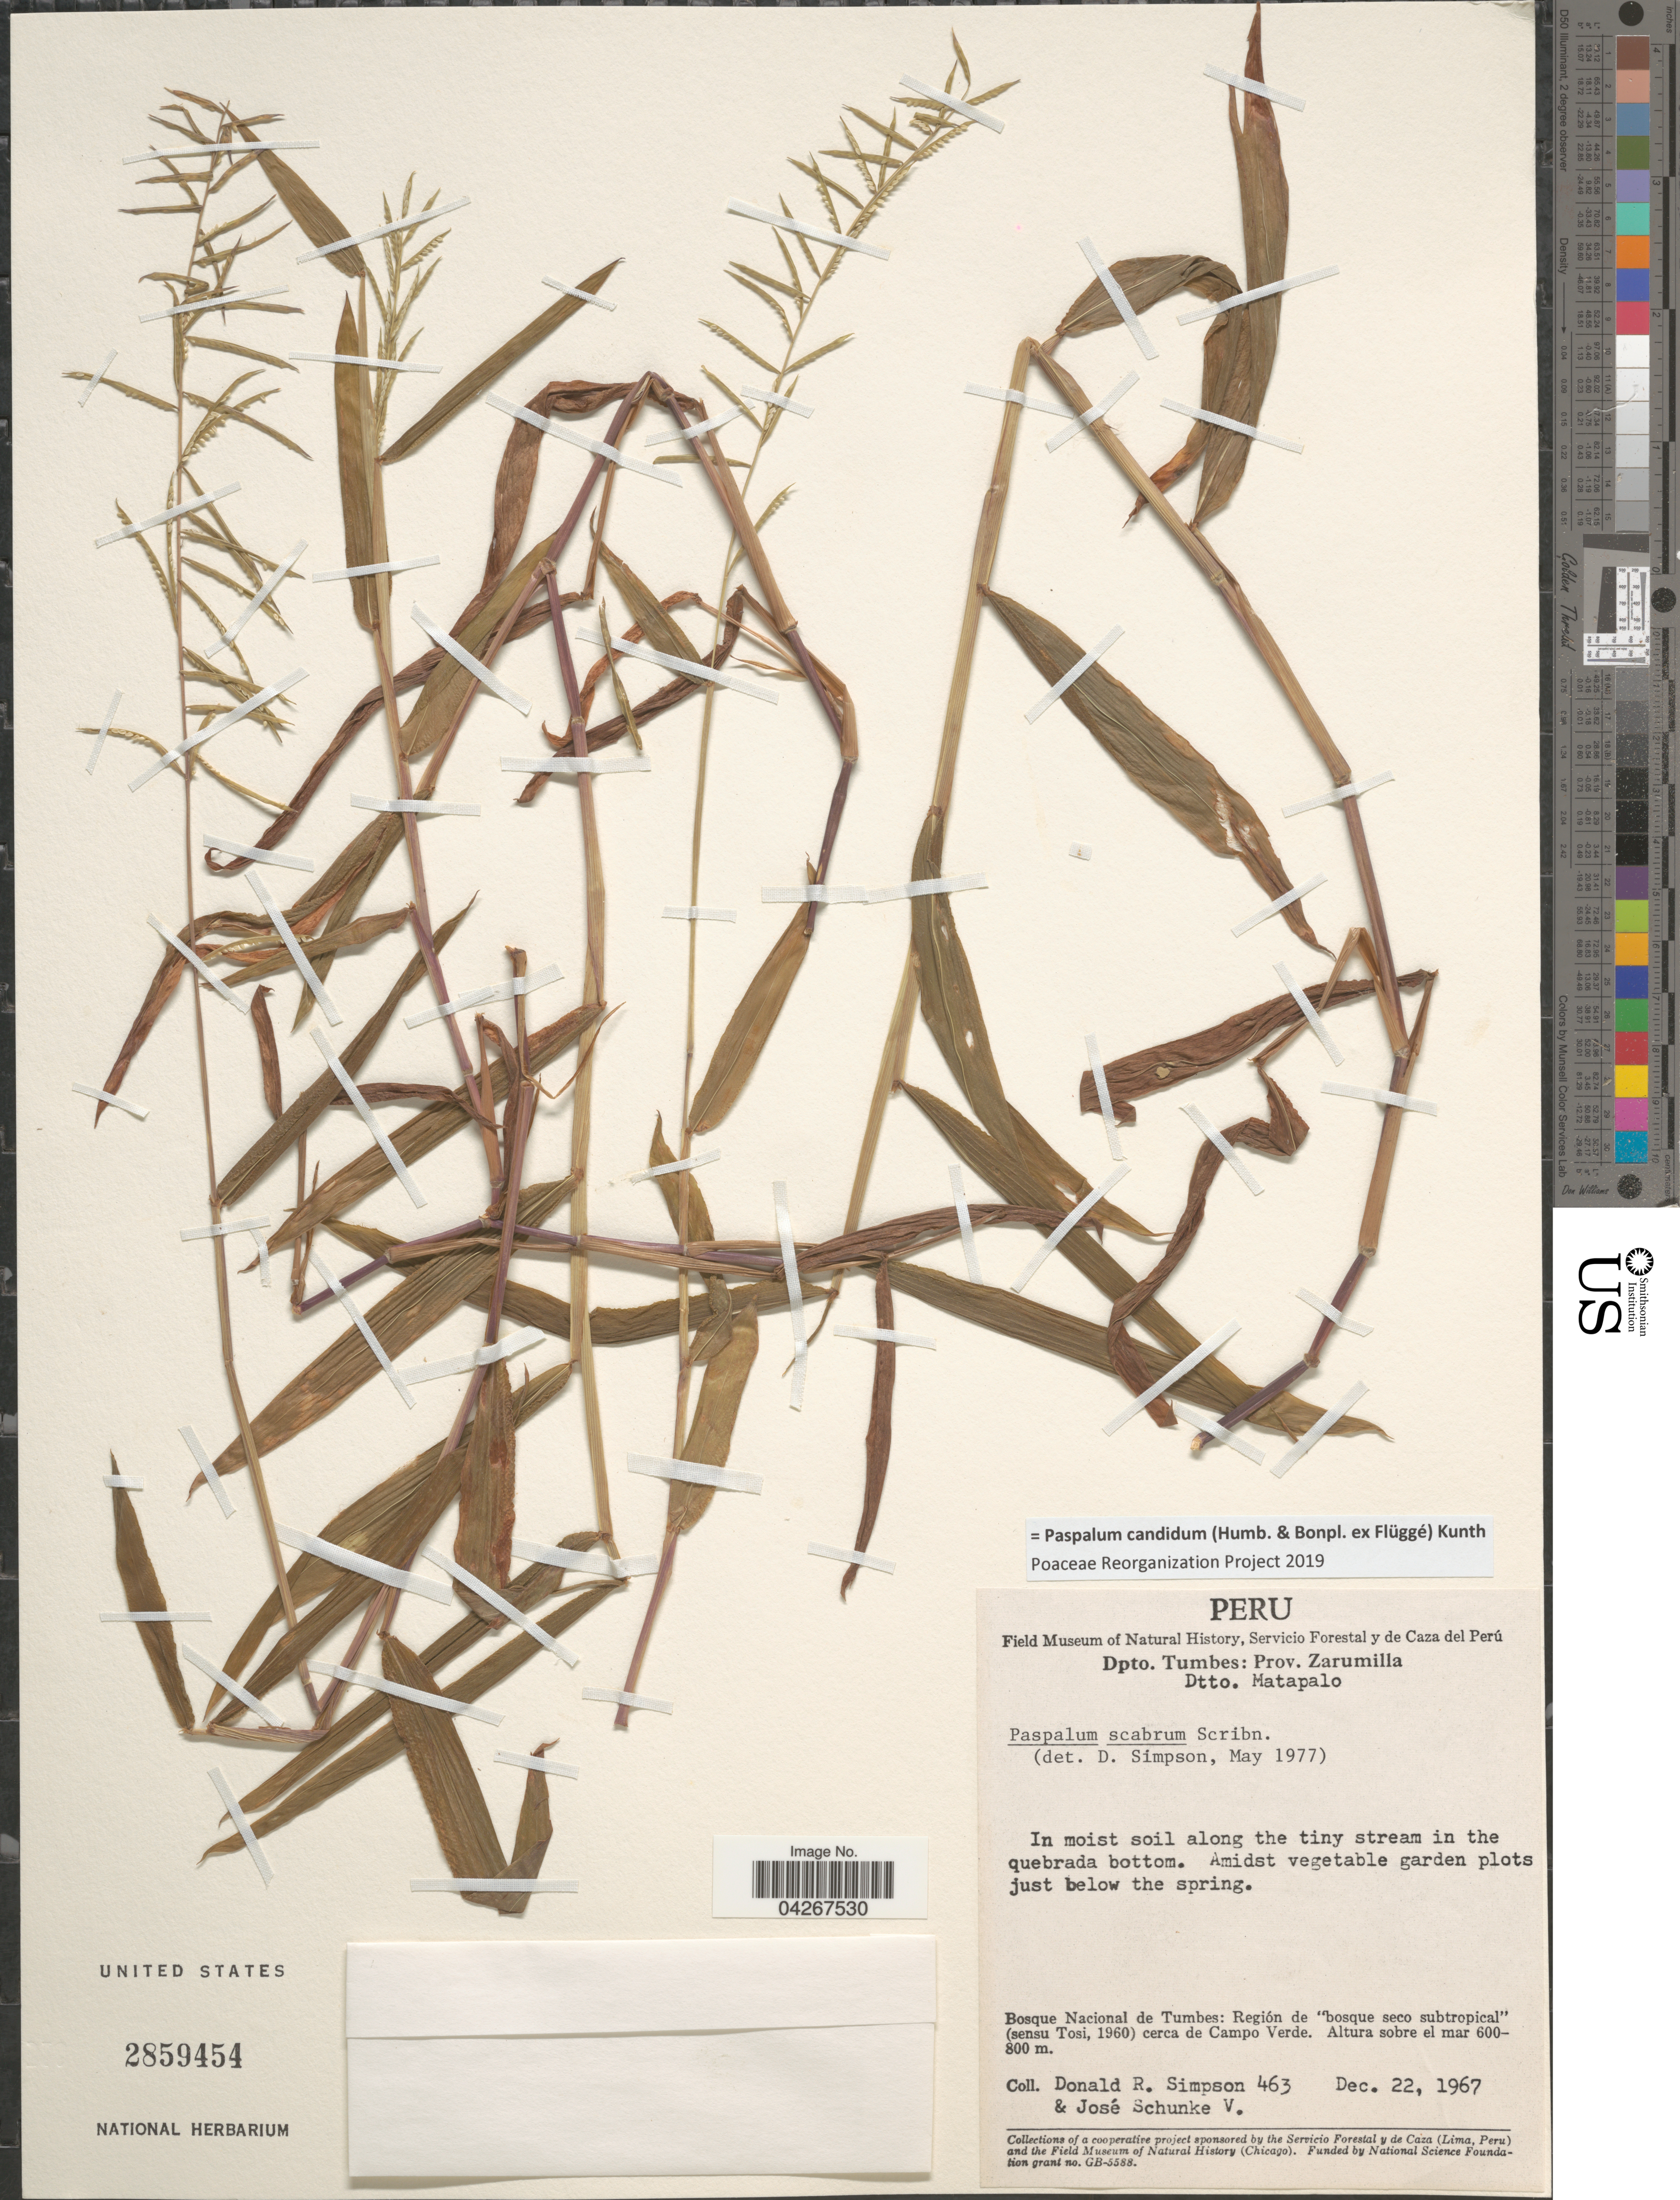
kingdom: Plantae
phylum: Tracheophyta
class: Liliopsida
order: Poales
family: Poaceae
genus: Paspalum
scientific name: Paspalum candidum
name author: (Humb. & Bonpl. ex Fleugge) Kunth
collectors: D. R. Simpson & J. Schunke Vigo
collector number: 463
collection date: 1967-12-22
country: Peru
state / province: Tumbes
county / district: Zarumilla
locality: Dpto. Tumbes: prov. Zarumilla. Dtto. Matapalo. In moist soil along the tiny stream in the quebrada bottom. Bosque Nacional de Tumbes: Región de "bosque seco subtropical" (sensu Tosi, 1960) cerca de Campo Verde.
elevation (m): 600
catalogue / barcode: US 2859454